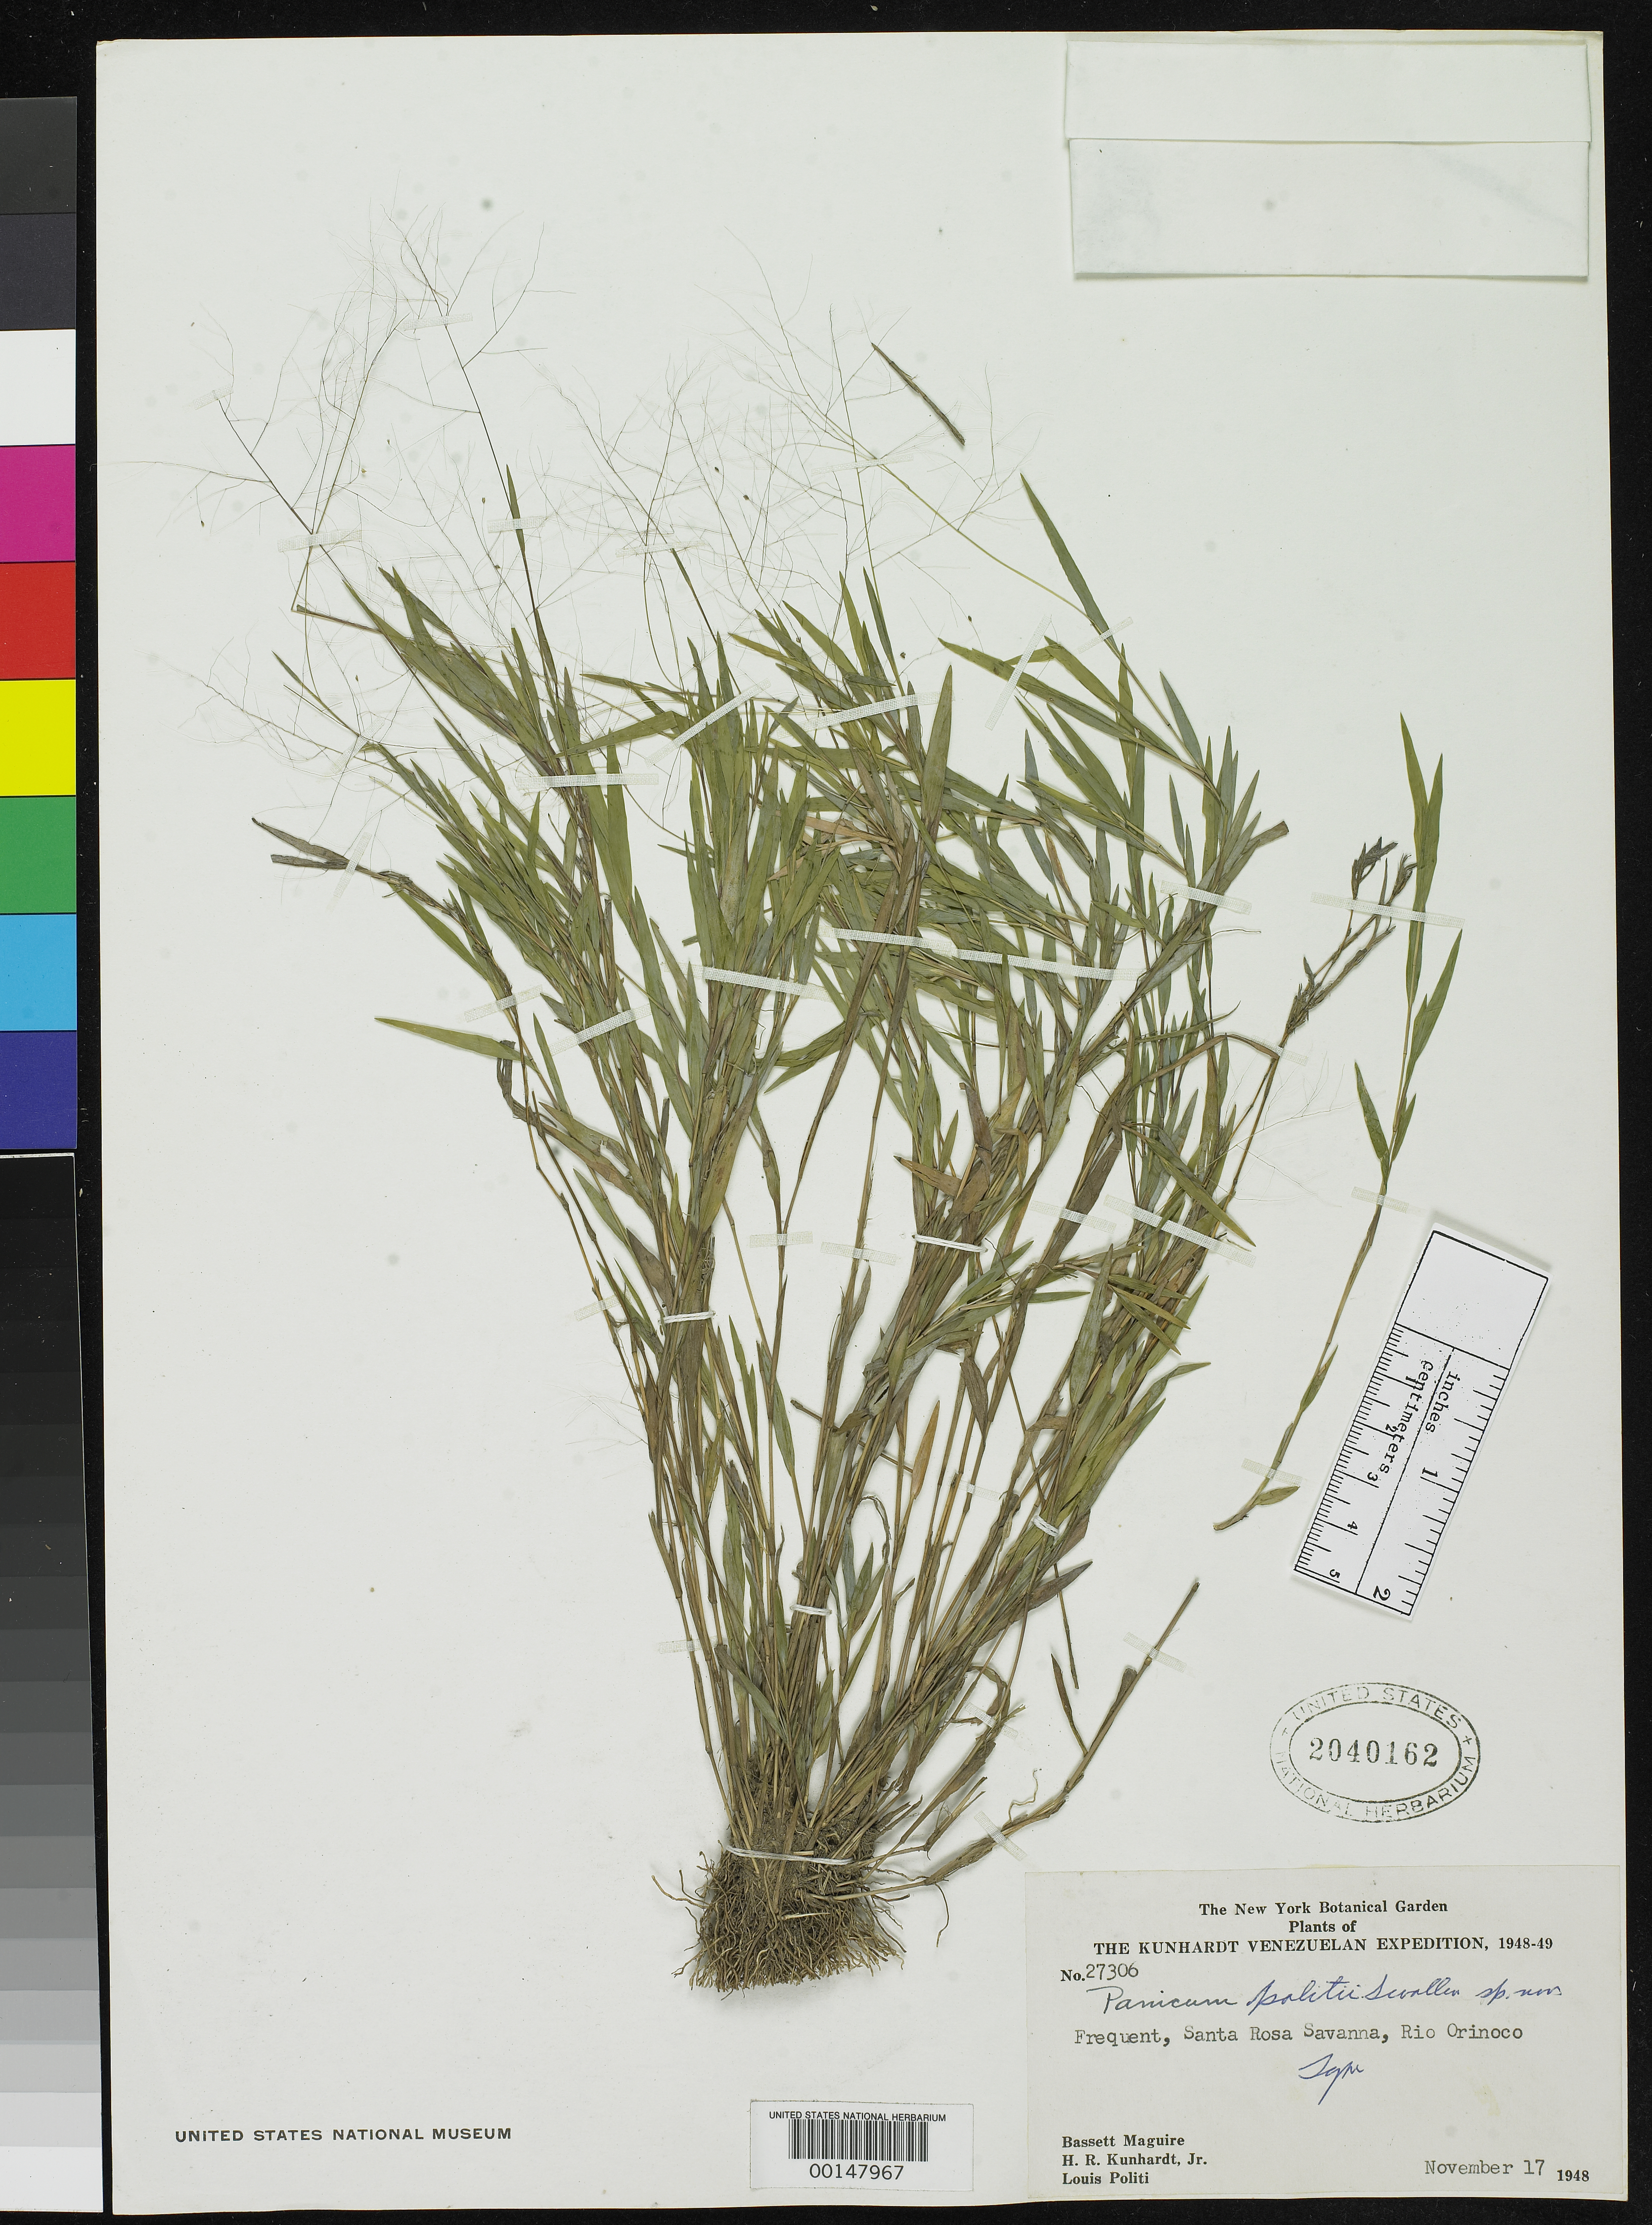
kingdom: Plantae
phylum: Tracheophyta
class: Liliopsida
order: Poales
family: Poaceae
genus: Panicum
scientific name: Panicum politii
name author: Swallen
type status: Holotype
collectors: B. Maguire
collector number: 27306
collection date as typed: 17 Nov 1948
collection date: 1948-11-17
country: Venezuela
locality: Santa Rosa savanna Rio Orinoco.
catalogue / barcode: US 2040162